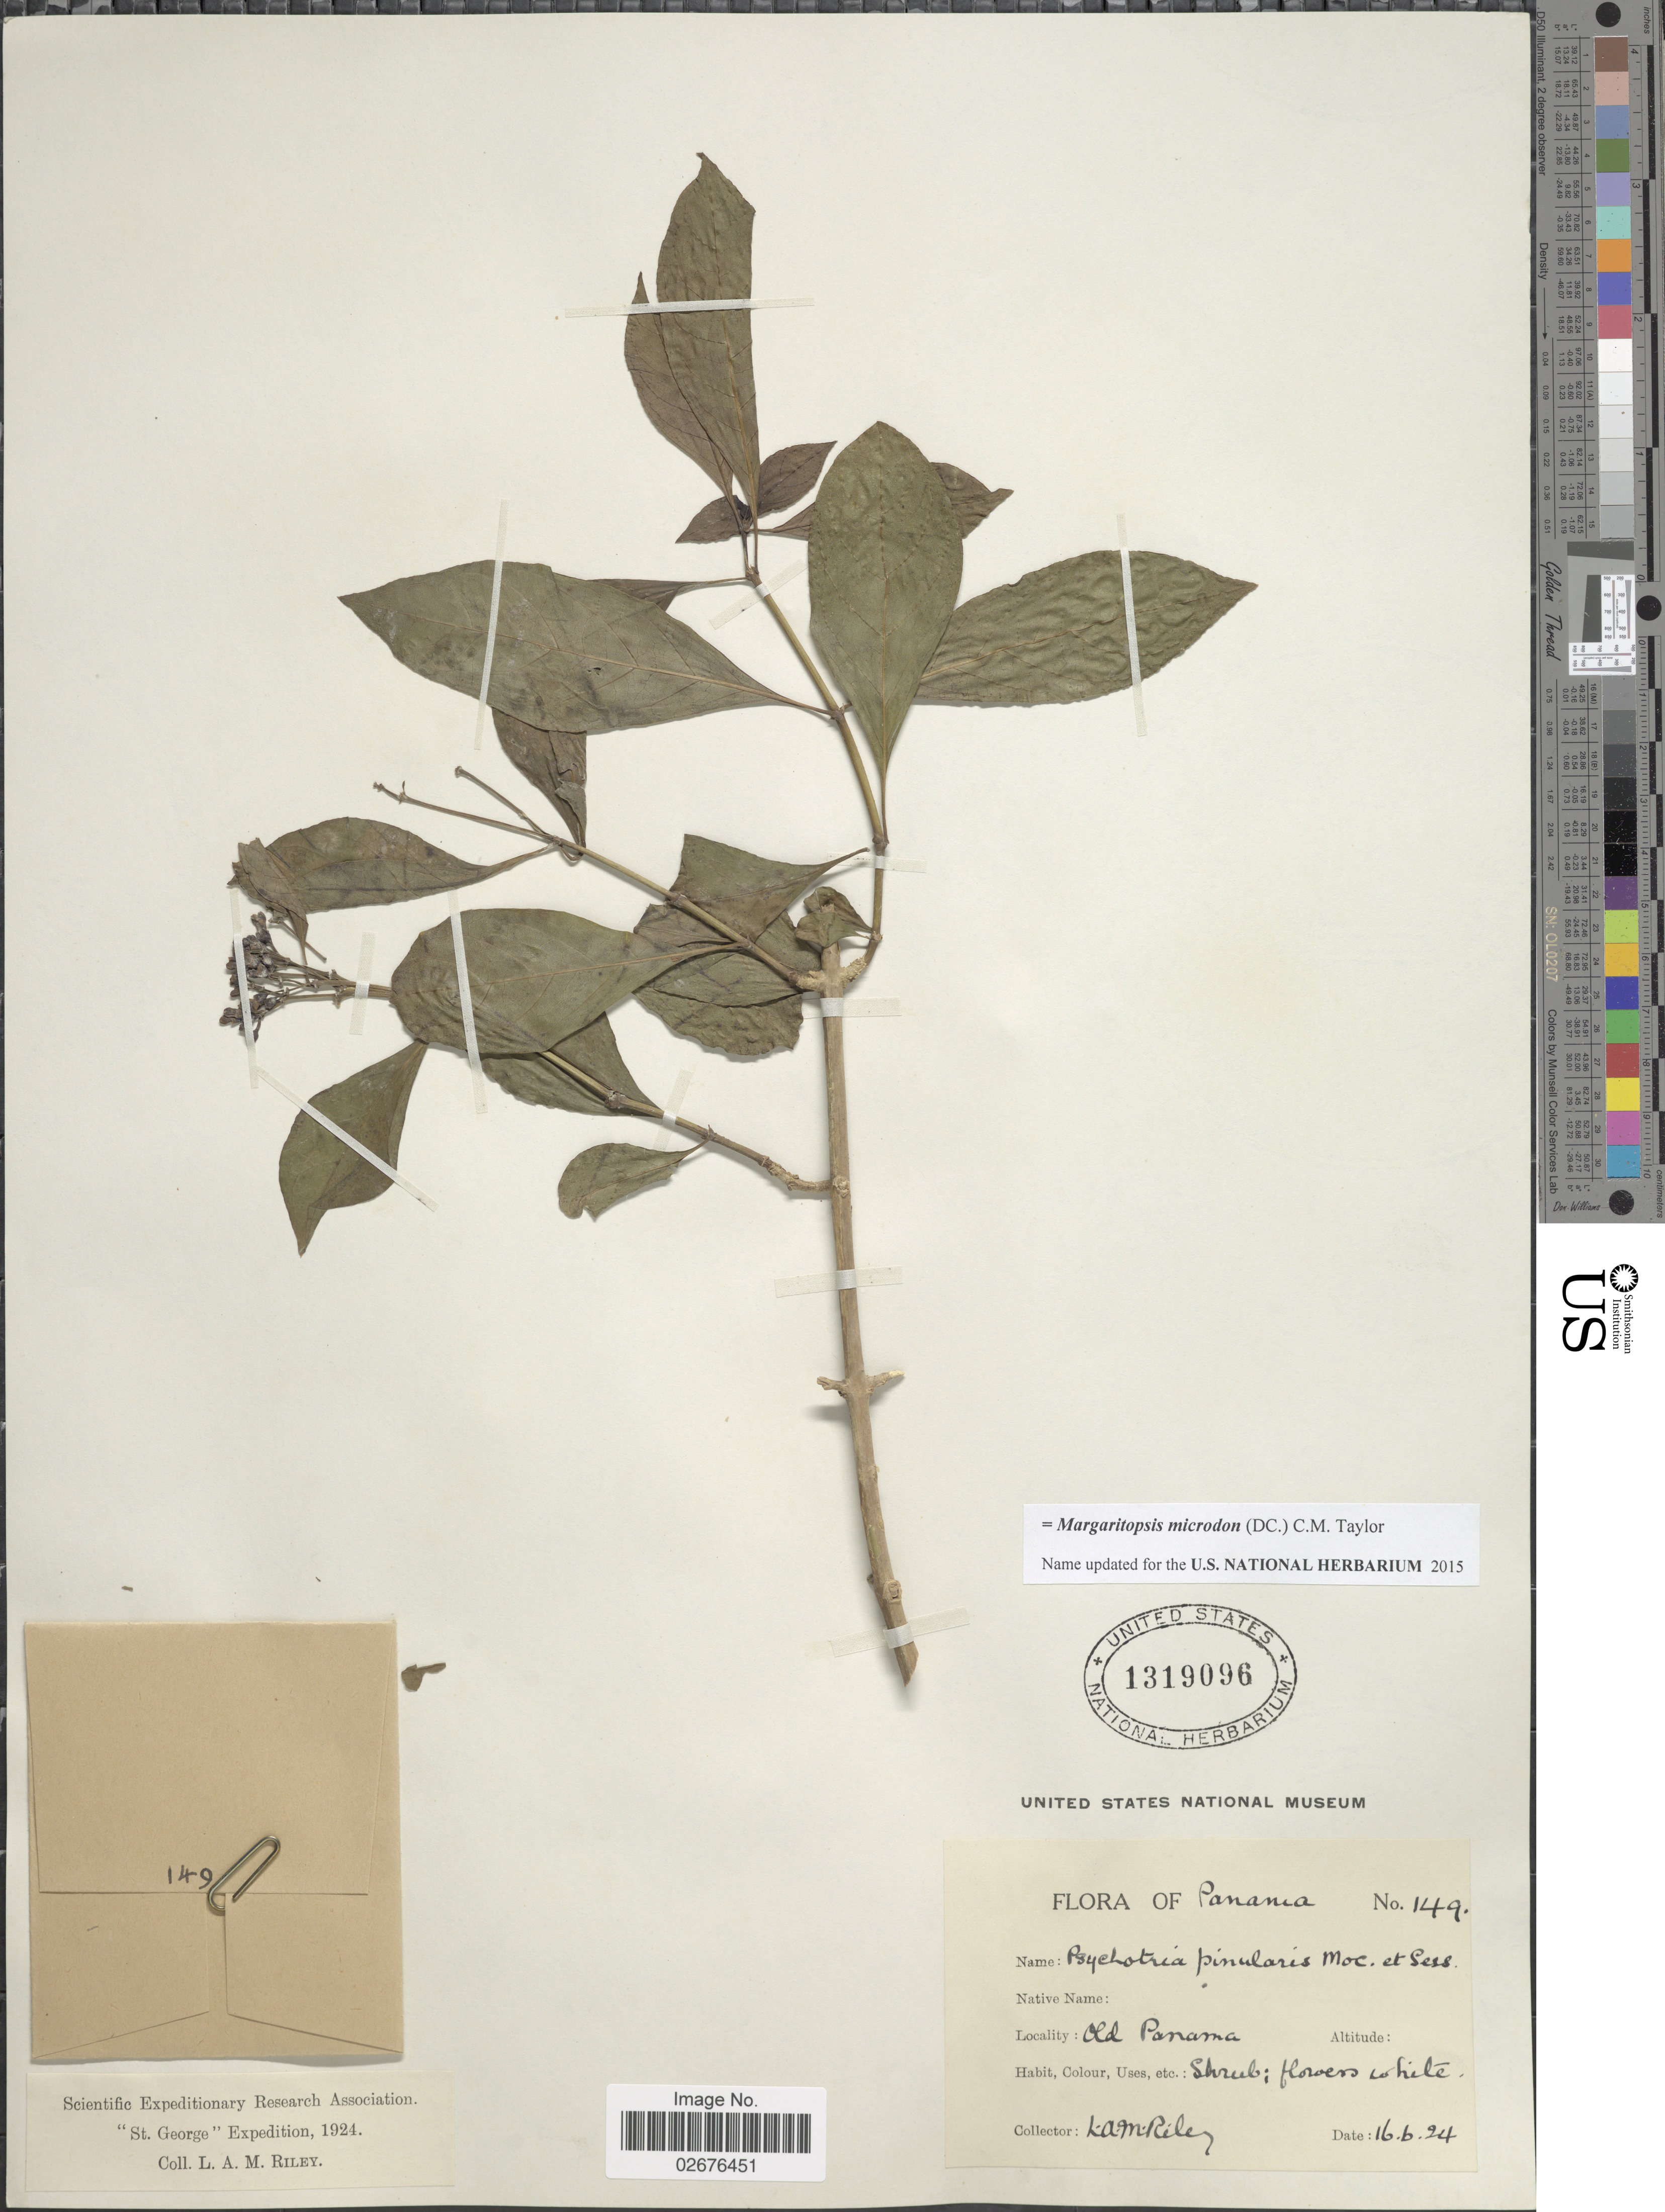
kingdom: Plantae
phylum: Tracheophyta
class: Magnoliopsida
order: Gentianales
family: Rubiaceae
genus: Margaritopsis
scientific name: Margaritopsis microdon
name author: (DC.) C.M. Taylor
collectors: L. A. M. Riley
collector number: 149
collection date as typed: Transcribed d/m/y: 16/6/24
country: Panama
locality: Old Panam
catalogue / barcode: US 1319096